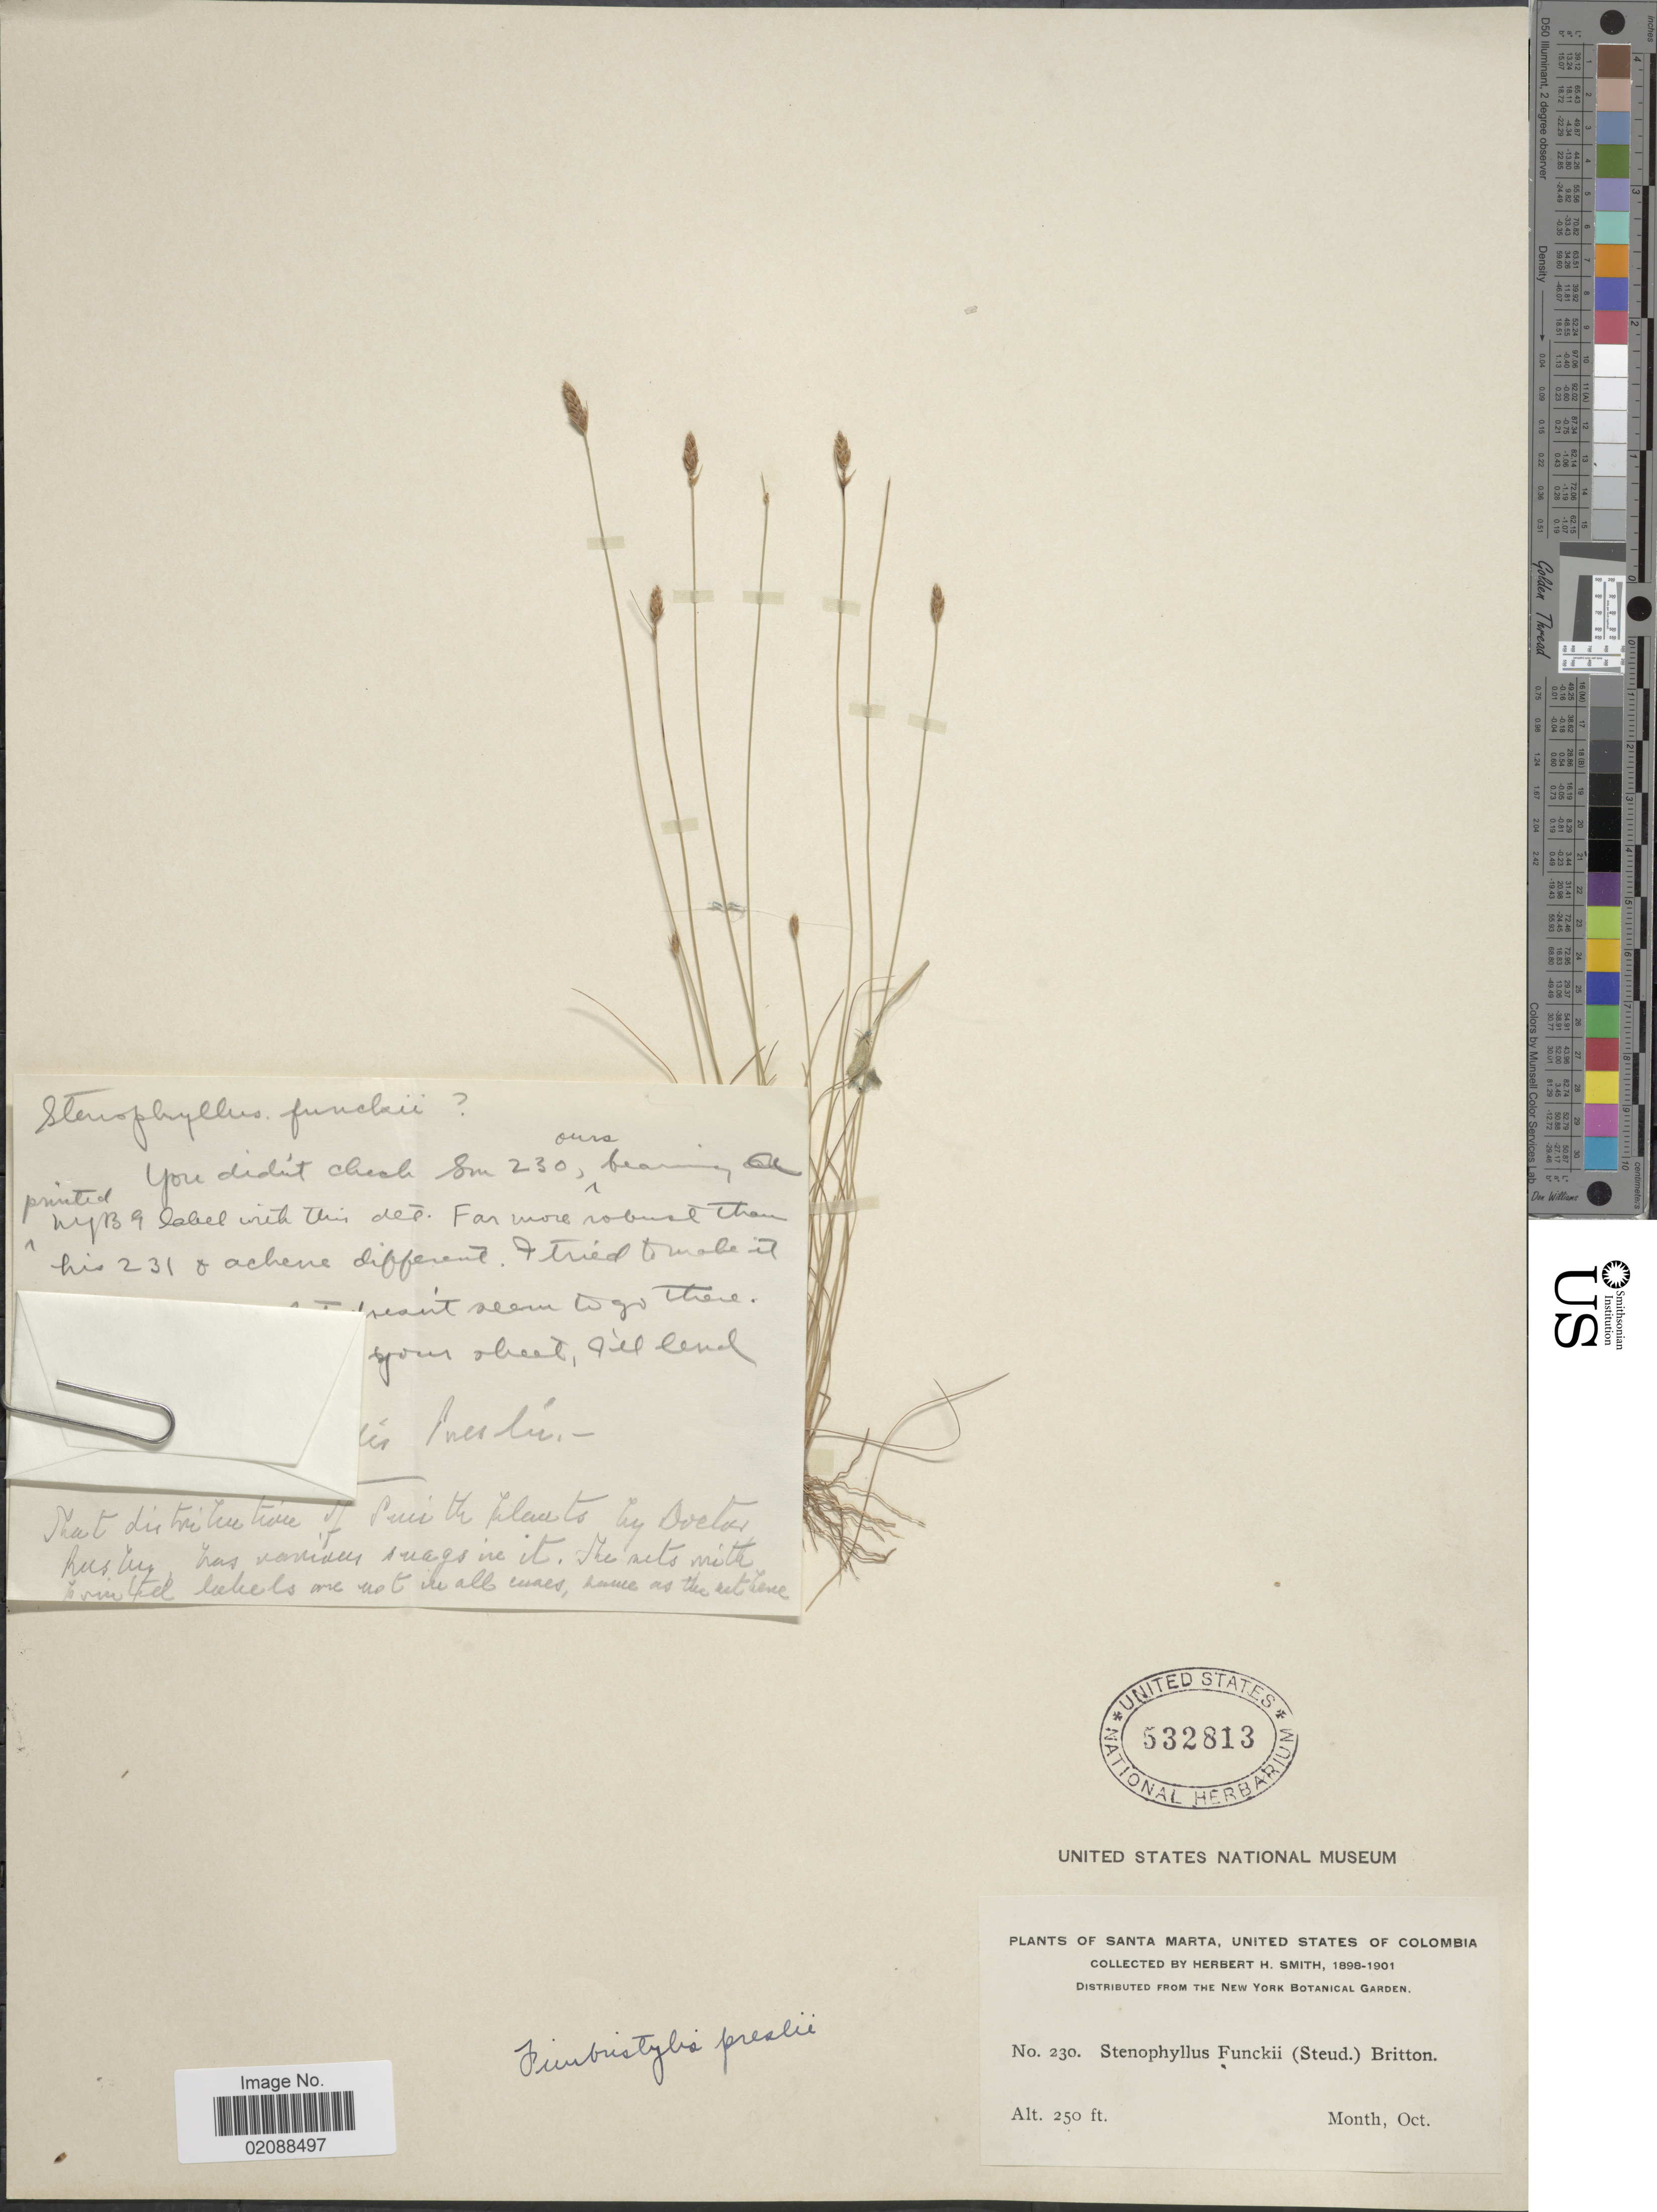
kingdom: Plantae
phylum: Tracheophyta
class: Liliopsida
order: Poales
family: Cyperaceae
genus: Bulbostylis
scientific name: Bulbostylis sp.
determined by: Strong, Mark T., (BOT), Smithsonian Institution - National Museum of Natural History (UNITED STATES)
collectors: Herbert H. Smith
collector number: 230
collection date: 1898-10/1901-10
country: Colombia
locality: Santa Marta, United States of Colombia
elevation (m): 76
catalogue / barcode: US 532813